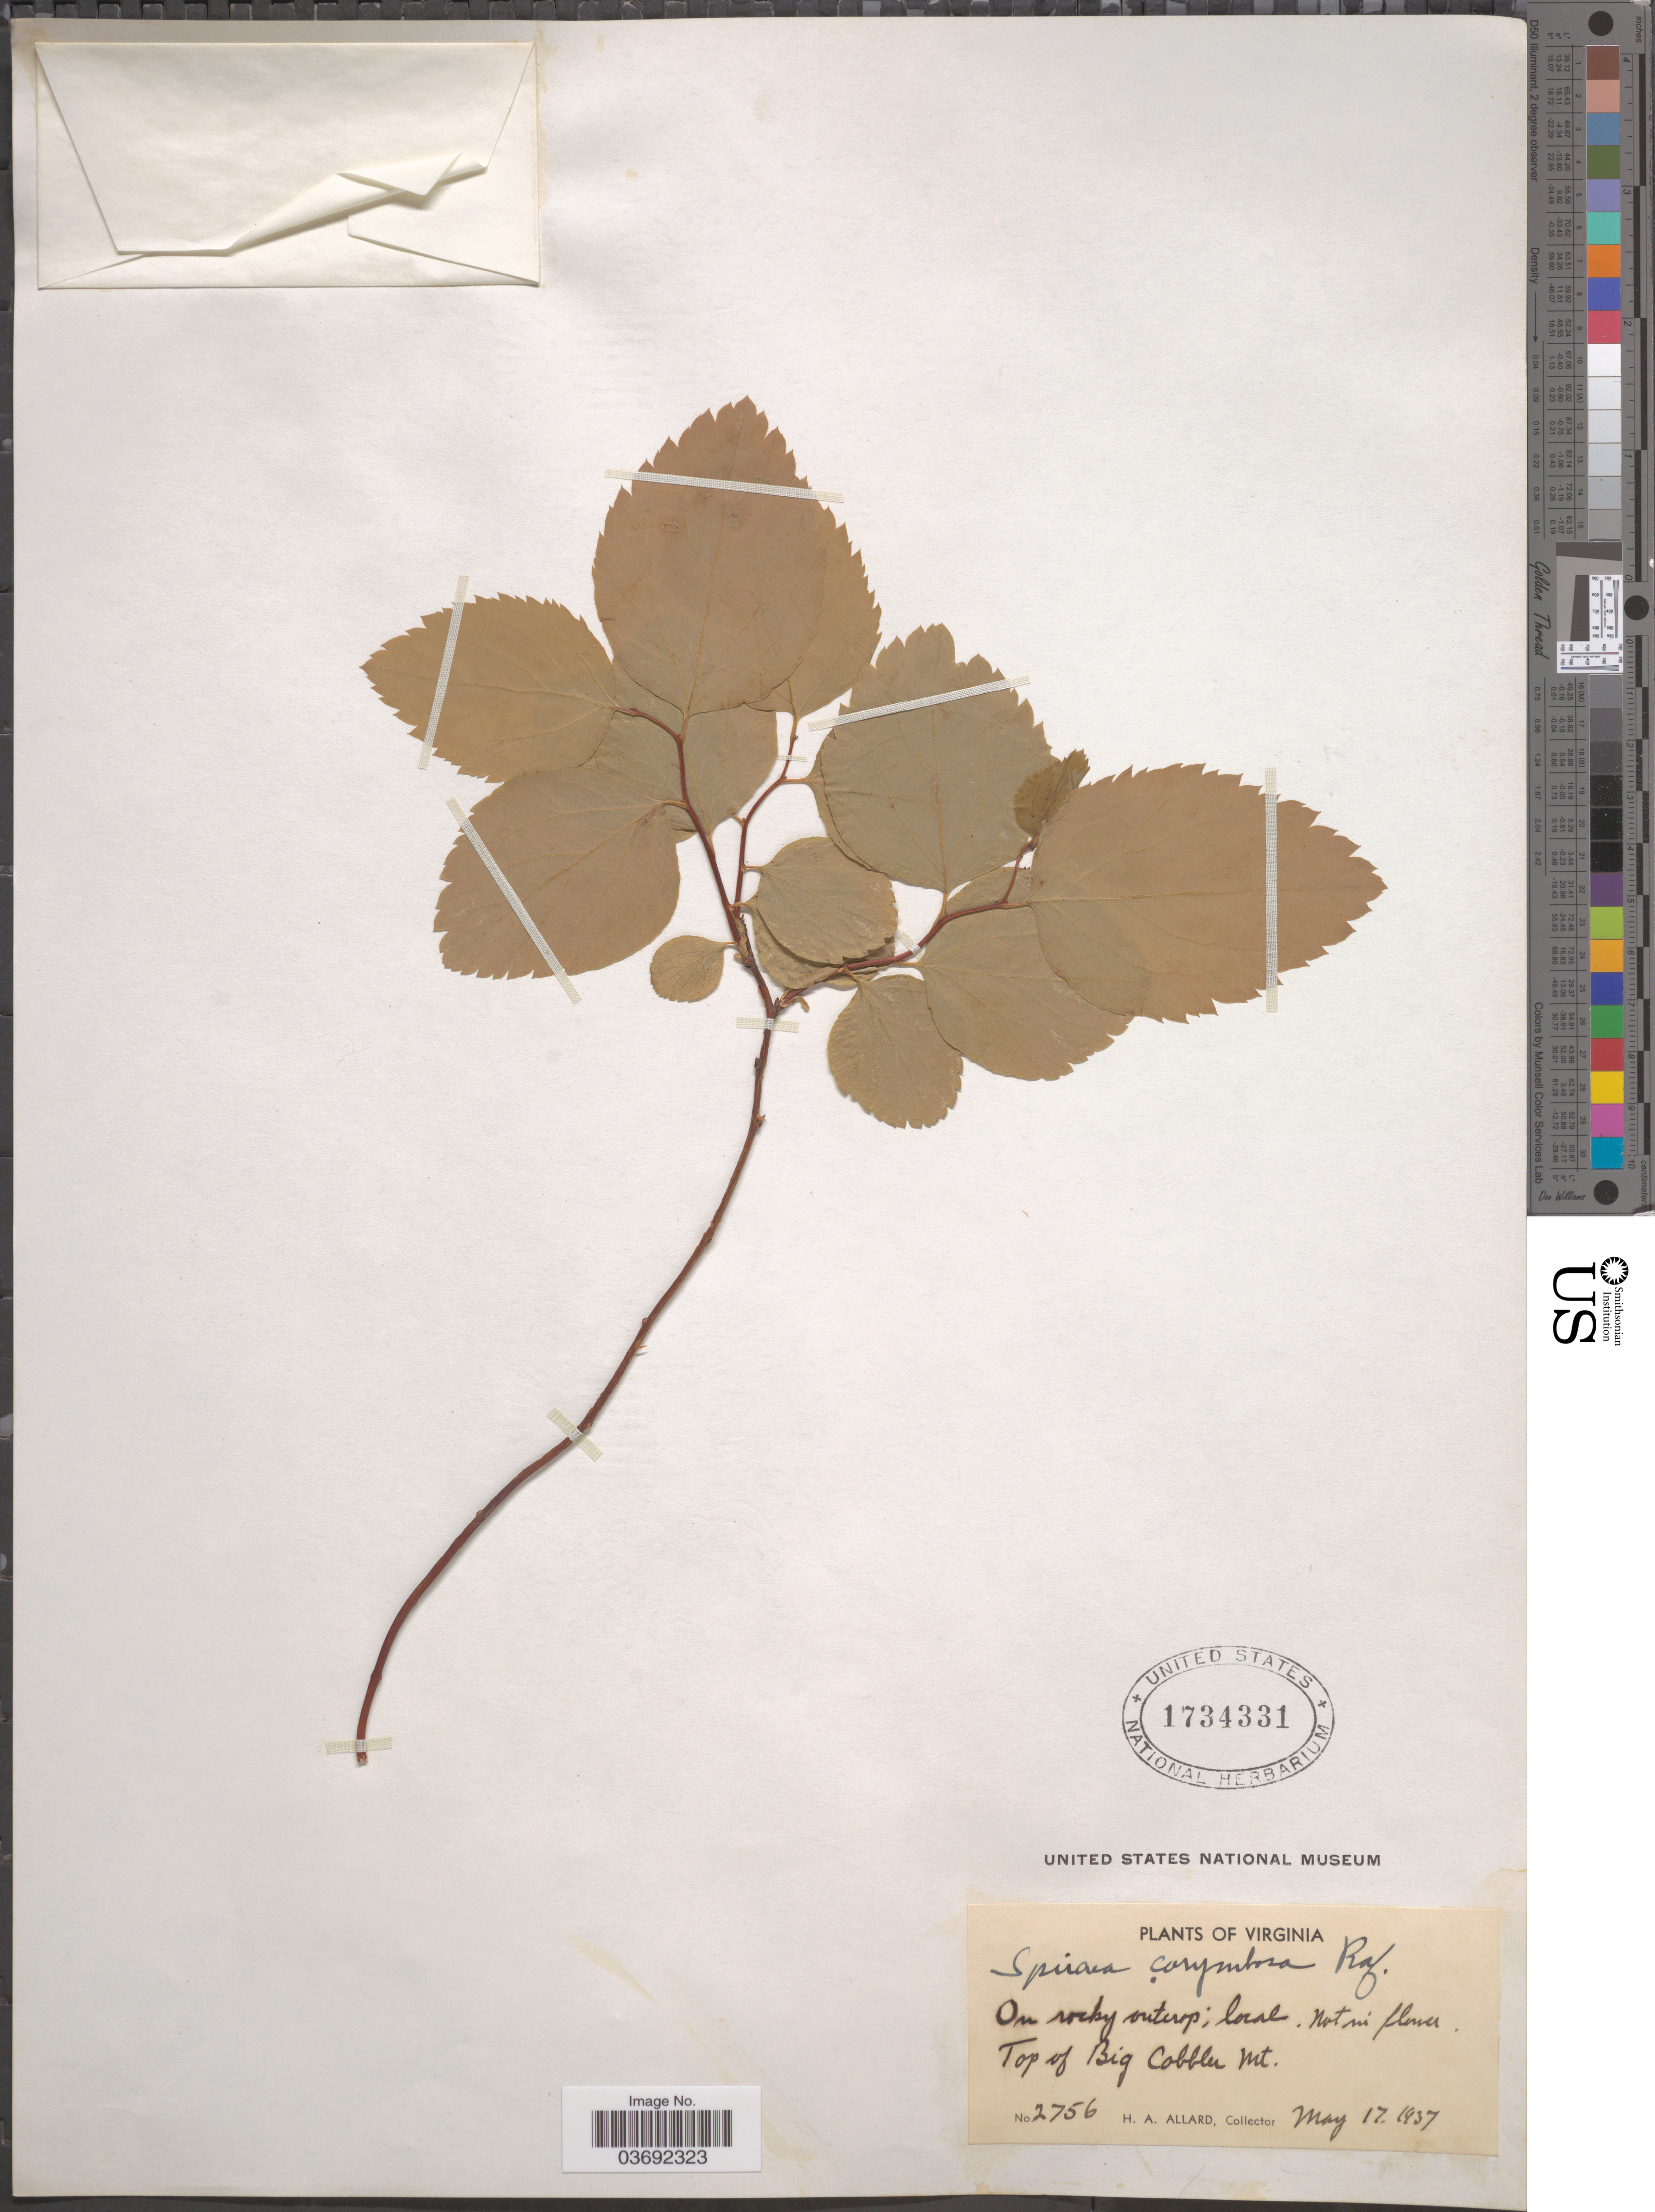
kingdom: Plantae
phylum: Tracheophyta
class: Magnoliopsida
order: Rosales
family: Rosaceae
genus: Spiraea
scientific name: Spiraea corymbosa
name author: Raf.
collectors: H. A. Allard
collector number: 2756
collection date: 1937-05-17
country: United States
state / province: Virginia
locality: Top of Big Cobbler Mt.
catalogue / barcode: US 1734331